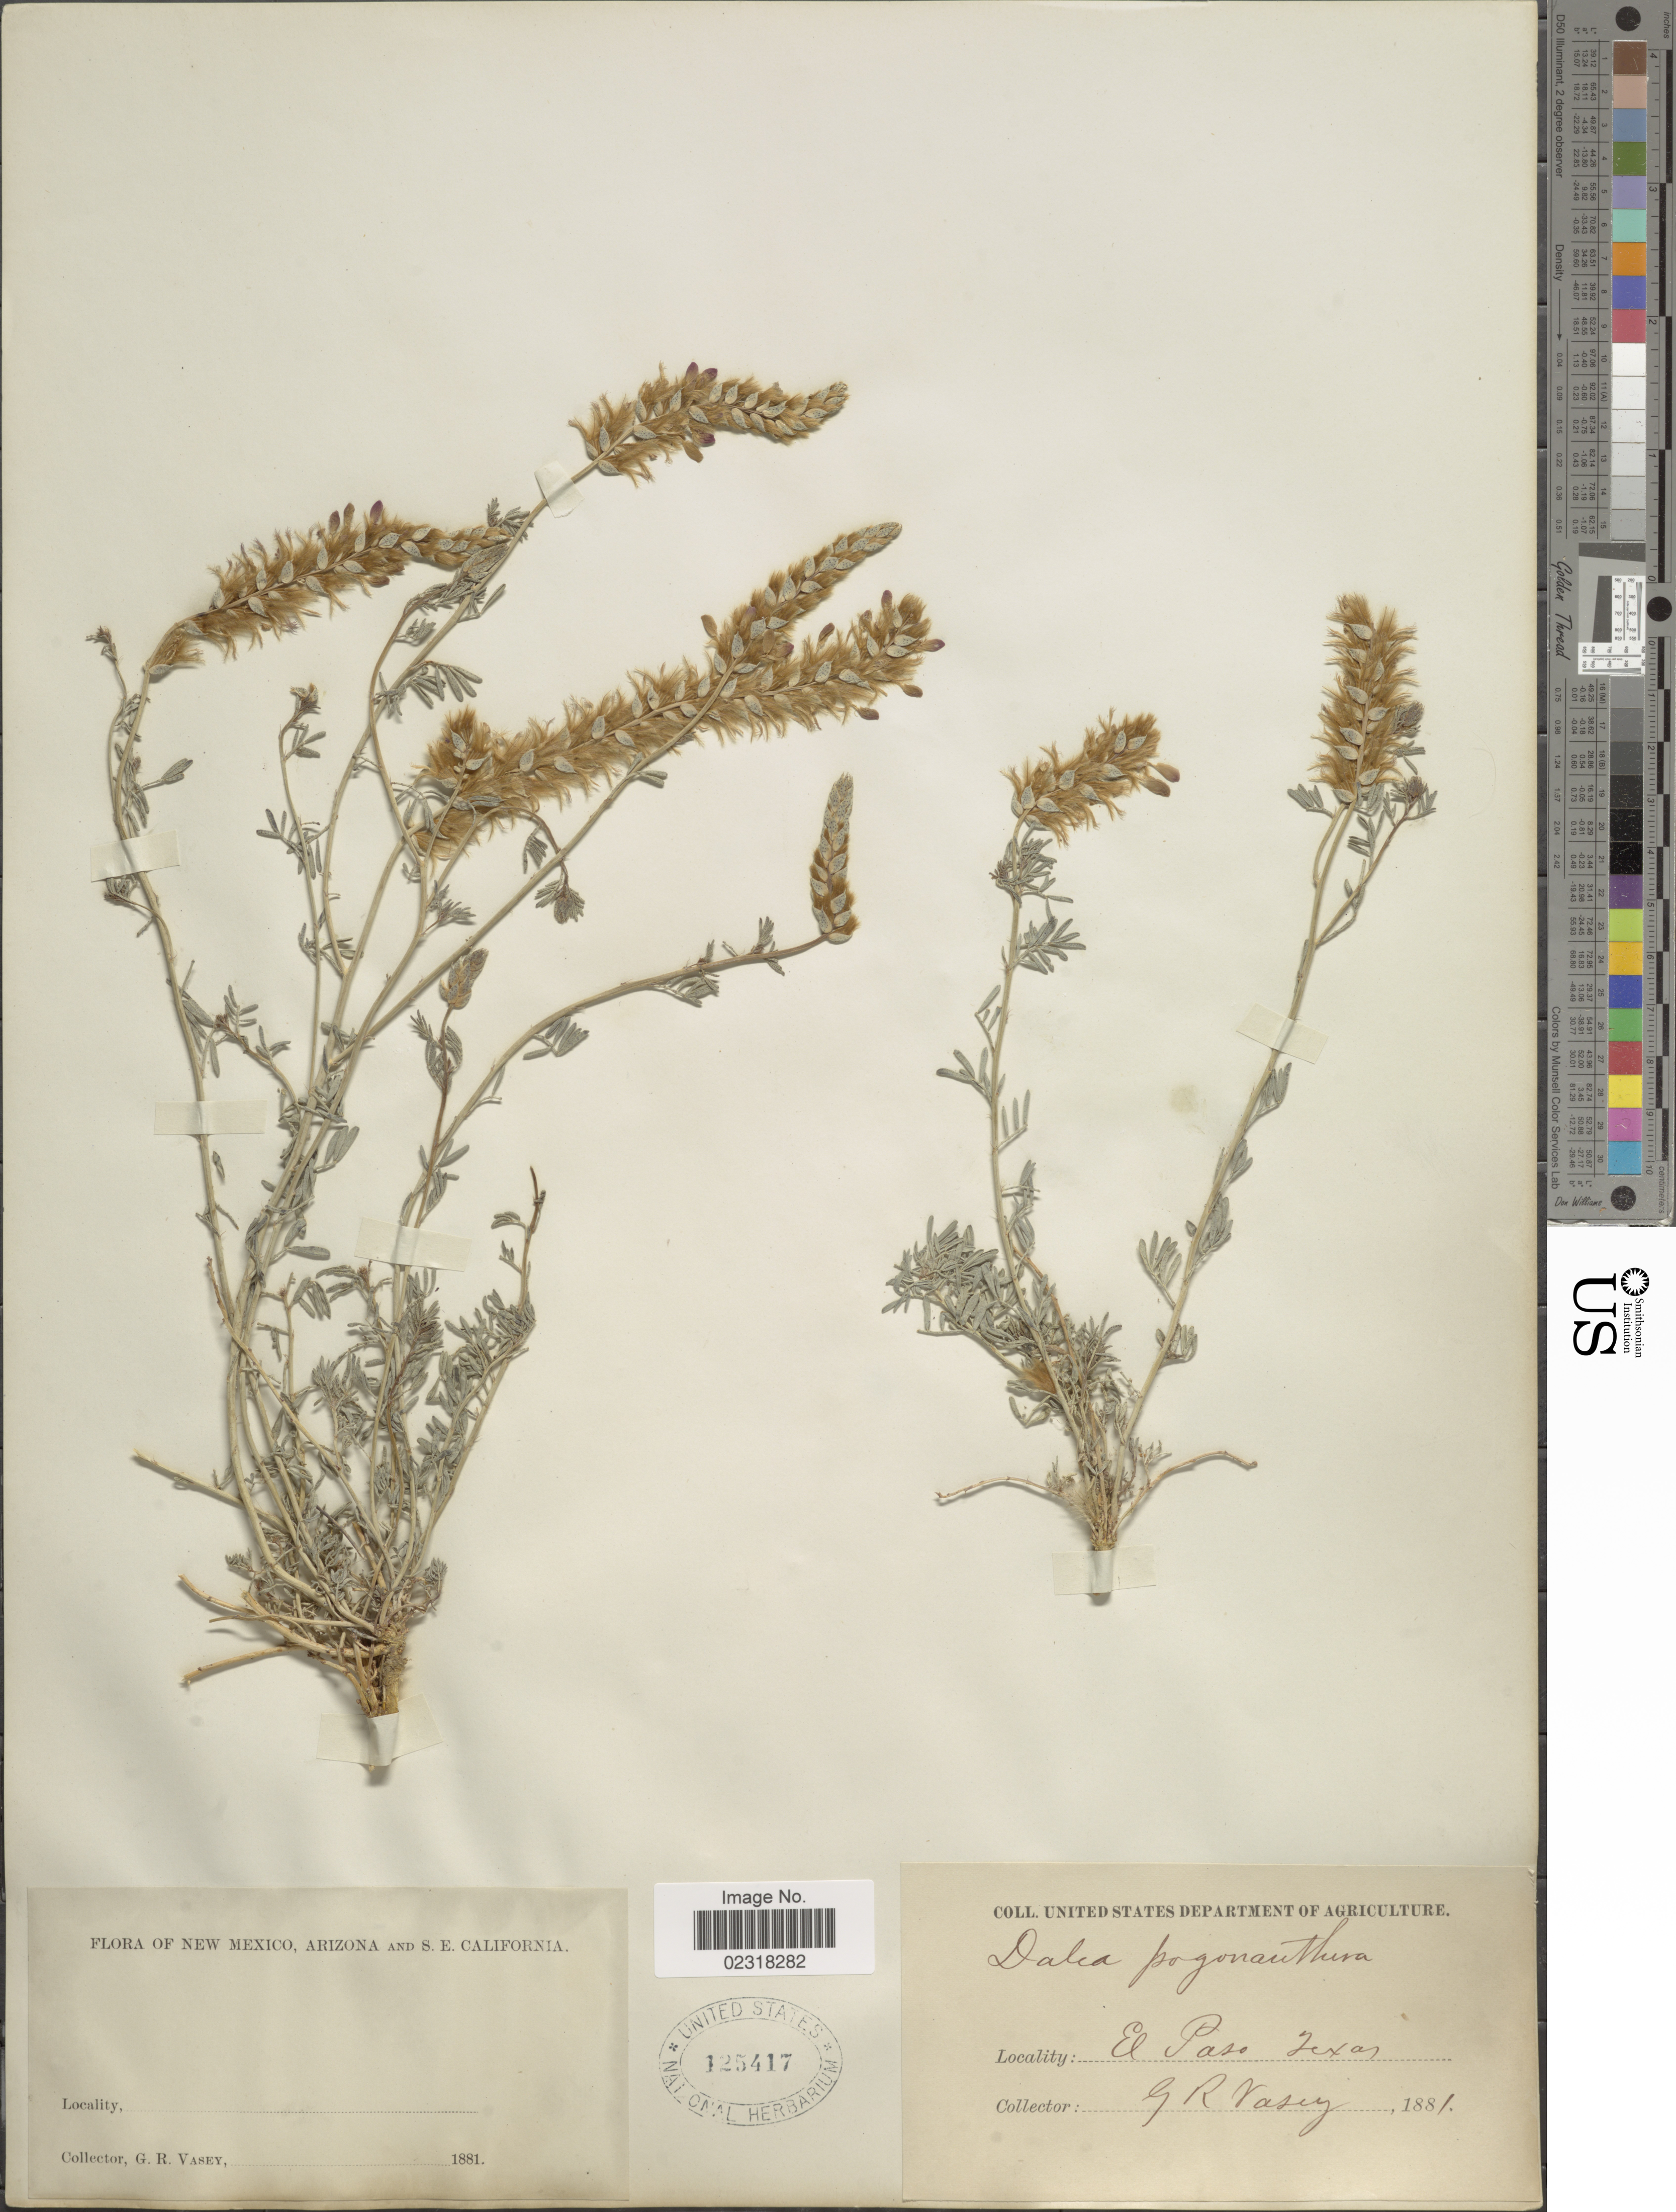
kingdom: Plantae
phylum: Tracheophyta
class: Magnoliopsida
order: Fabales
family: Fabaceae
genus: Dalea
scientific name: Dalea pogonathera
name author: A. Gray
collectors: G. R. Vasey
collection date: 1881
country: United States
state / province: Texas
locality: El Paso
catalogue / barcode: US 125417